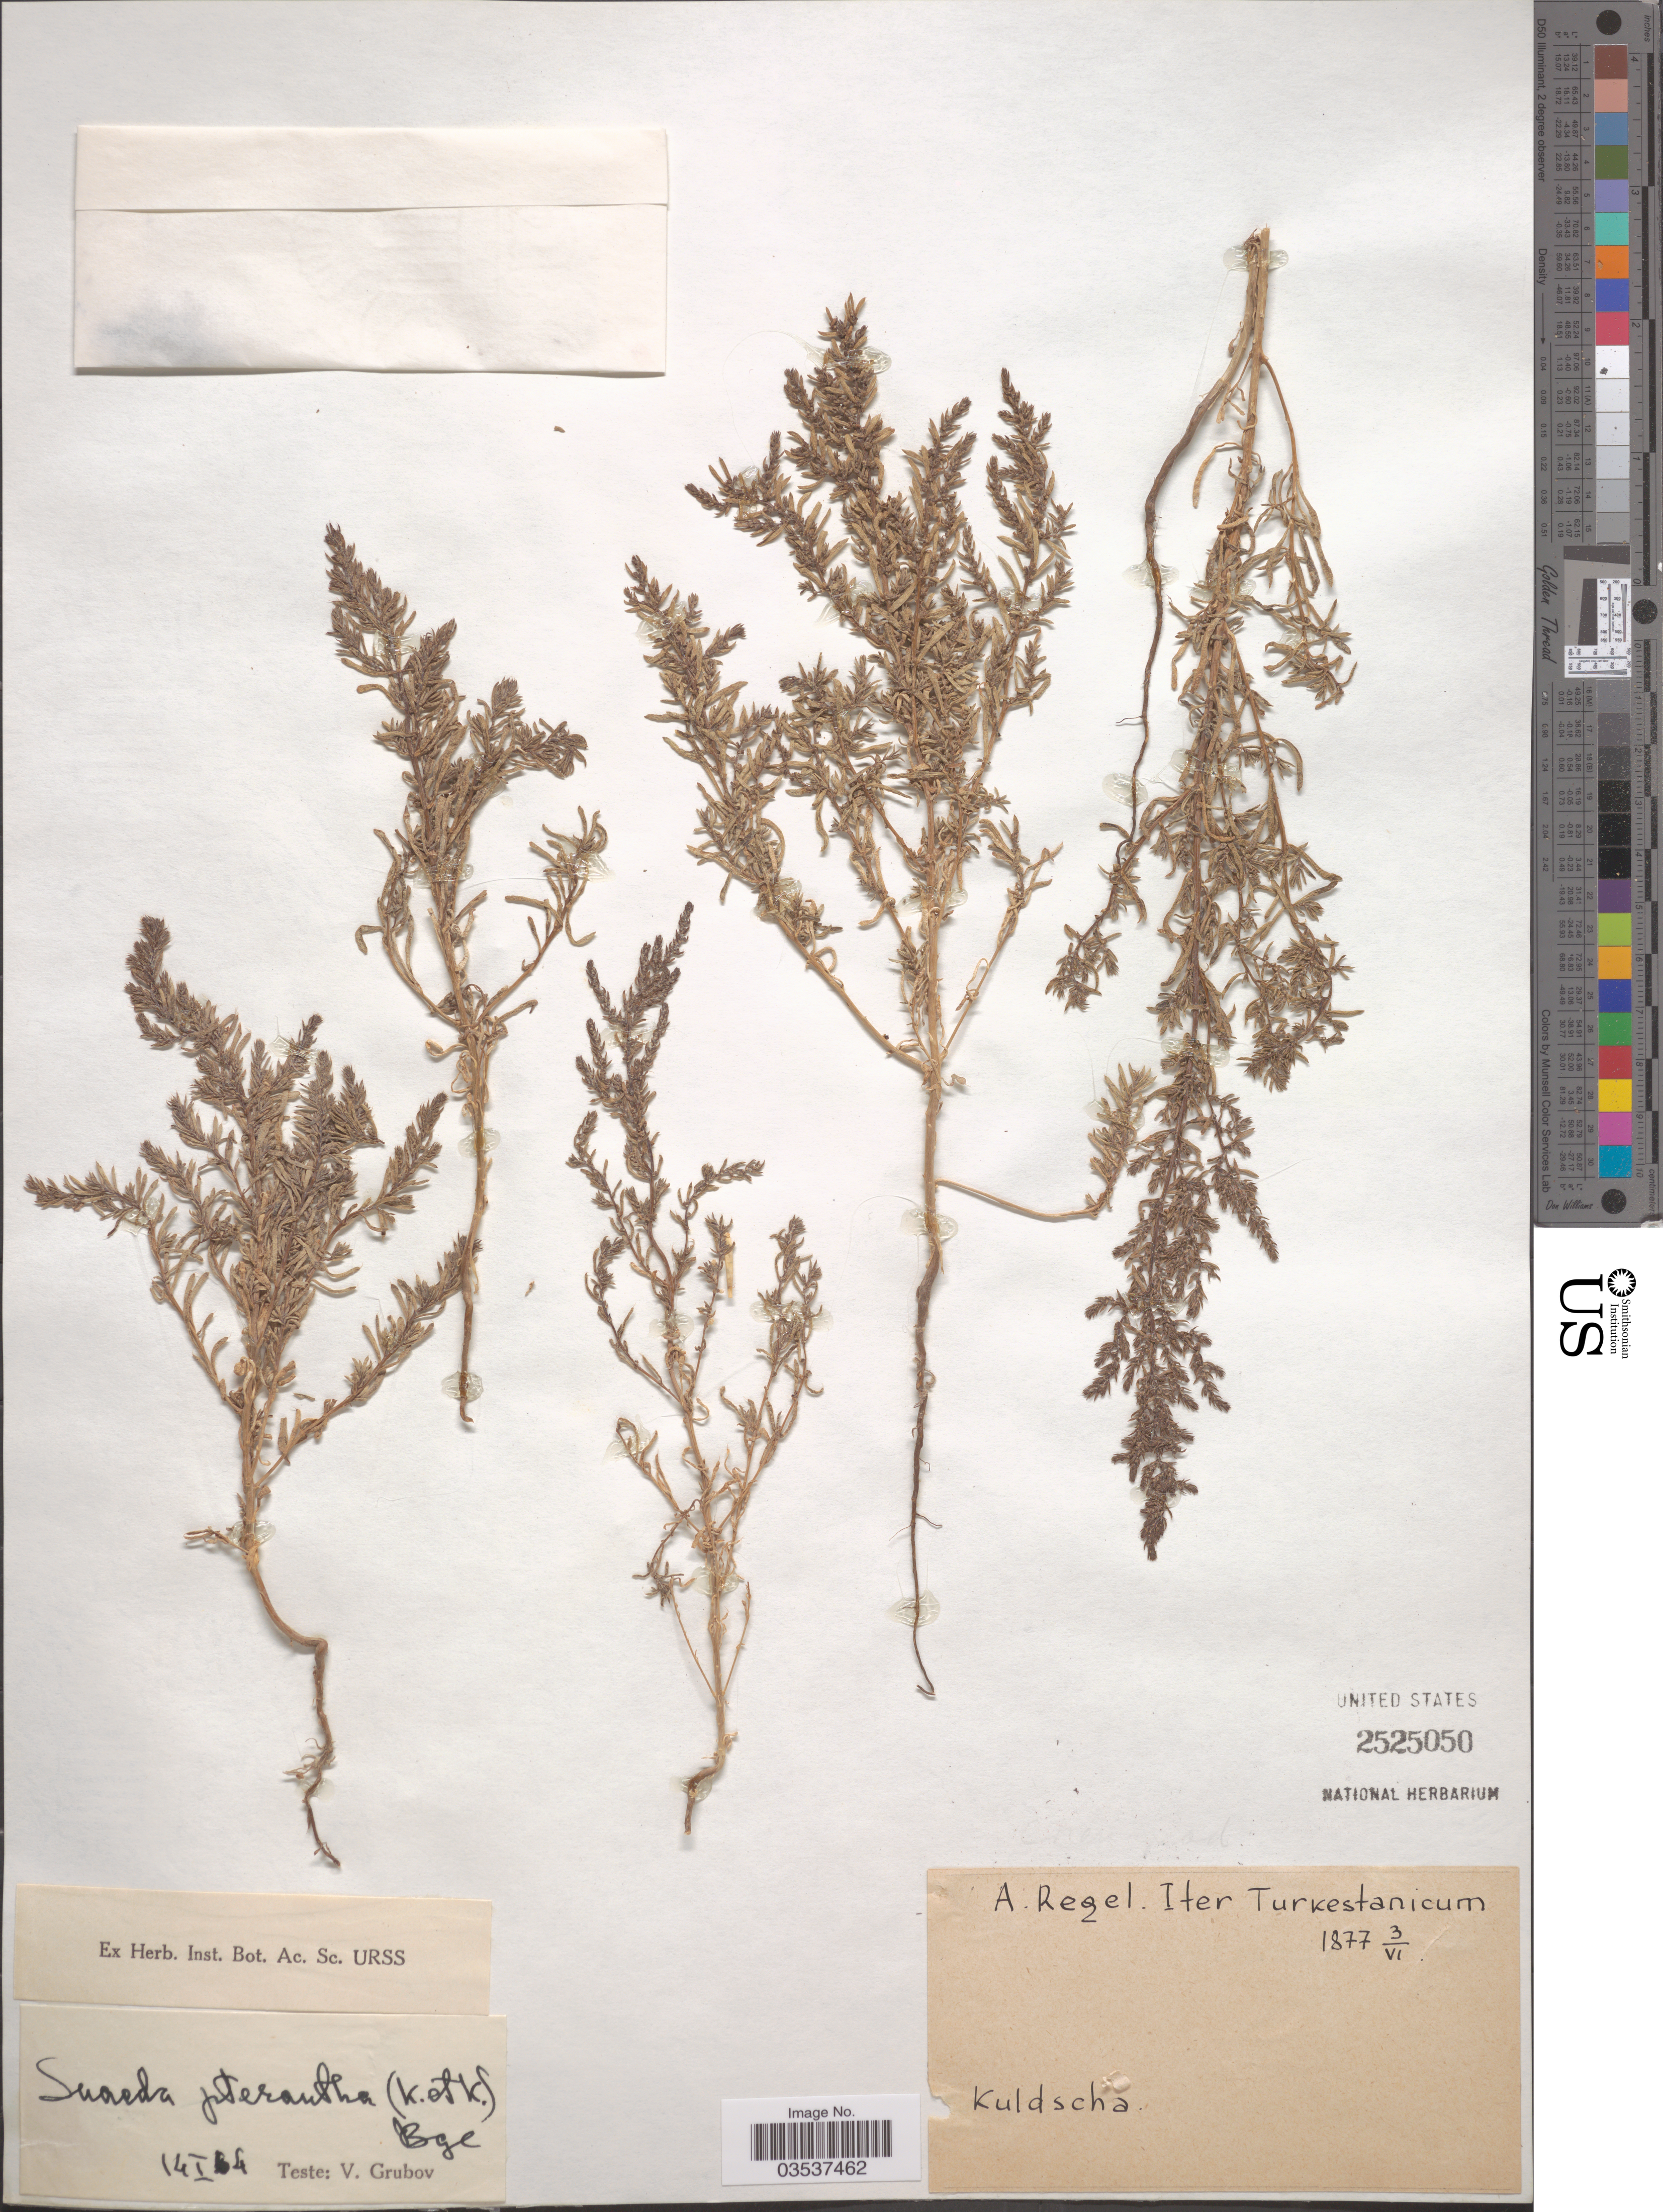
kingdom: Plantae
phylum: Tracheophyta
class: Magnoliopsida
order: Caryophyllales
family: Amaranthaceae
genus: Suaeda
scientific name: Suaeda pterantha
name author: (Kar. & Kir.) Bunge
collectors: A. Regel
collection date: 1877-06-03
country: China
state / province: Xinjiang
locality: Iter Turkestanicum. Kuldscha.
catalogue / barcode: US 2525050